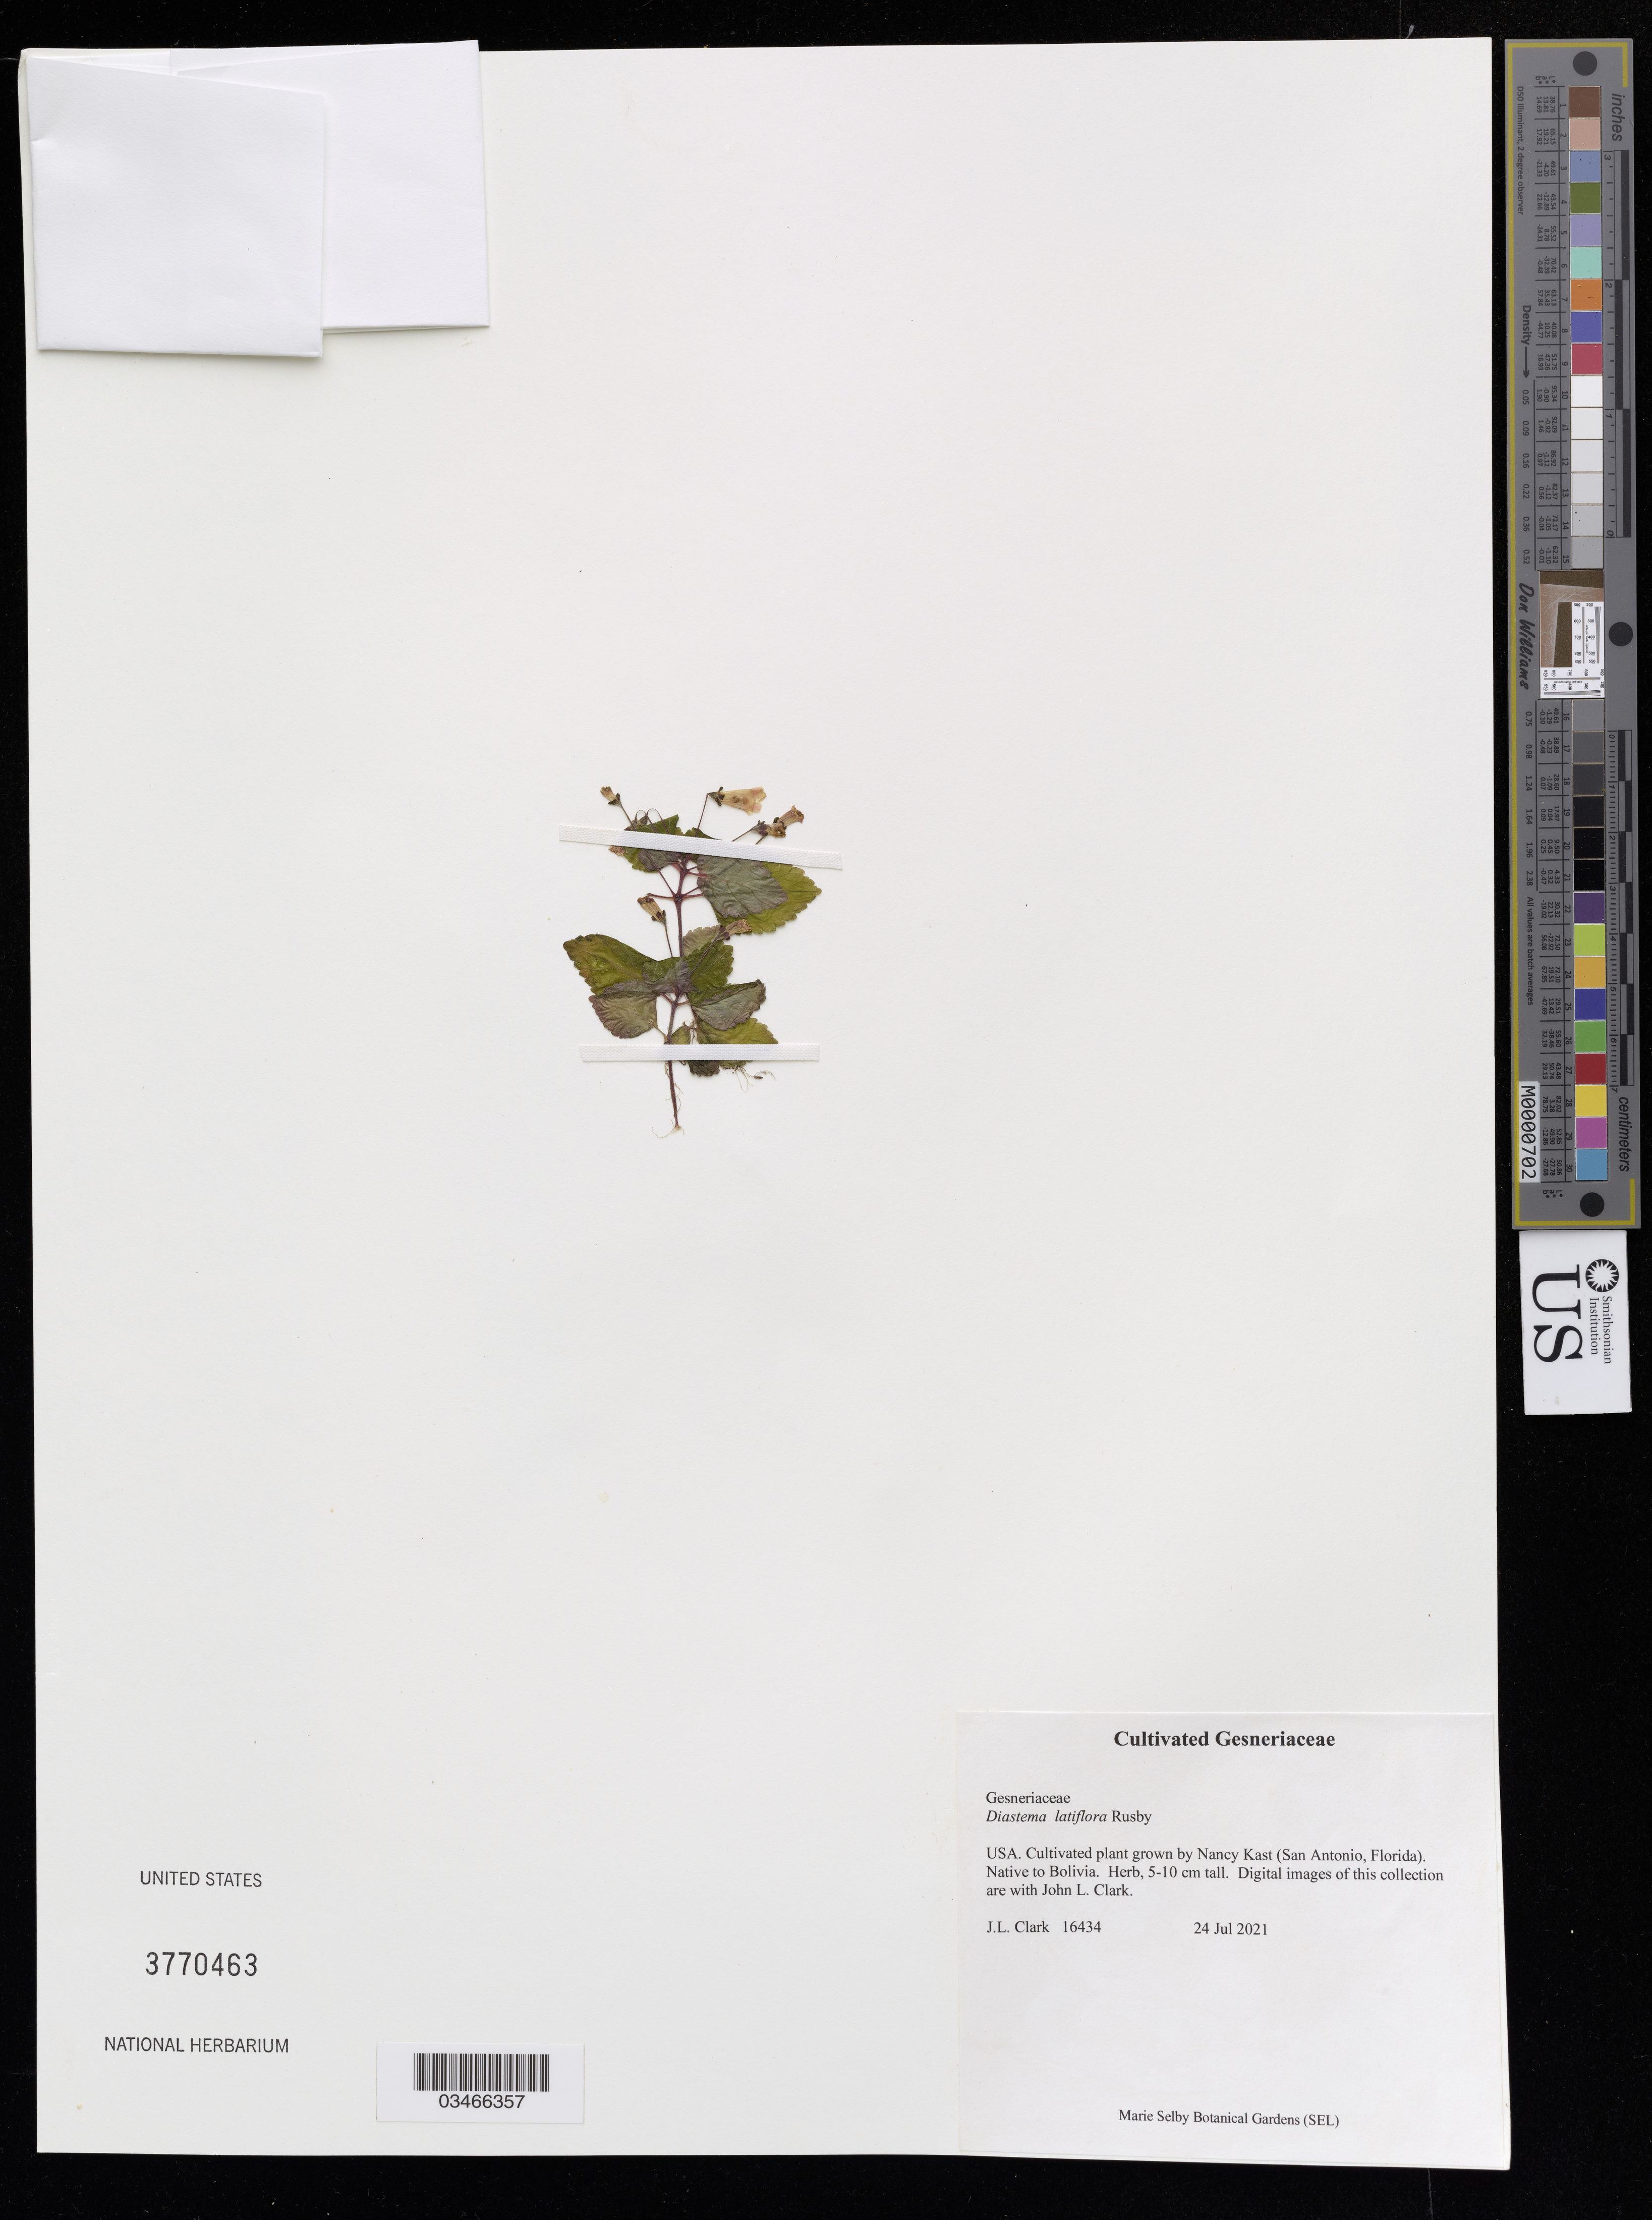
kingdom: Plantae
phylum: Tracheophyta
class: Magnoliopsida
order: Lamiales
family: Gesneriaceae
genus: Diastema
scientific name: Diastema latiflora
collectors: J. Clark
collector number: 16434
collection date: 2001-07-24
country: United States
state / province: Florida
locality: Cultivated plant grown by Nancy Kast (San Antonio), Native to Bolivia.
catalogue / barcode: US 3770463